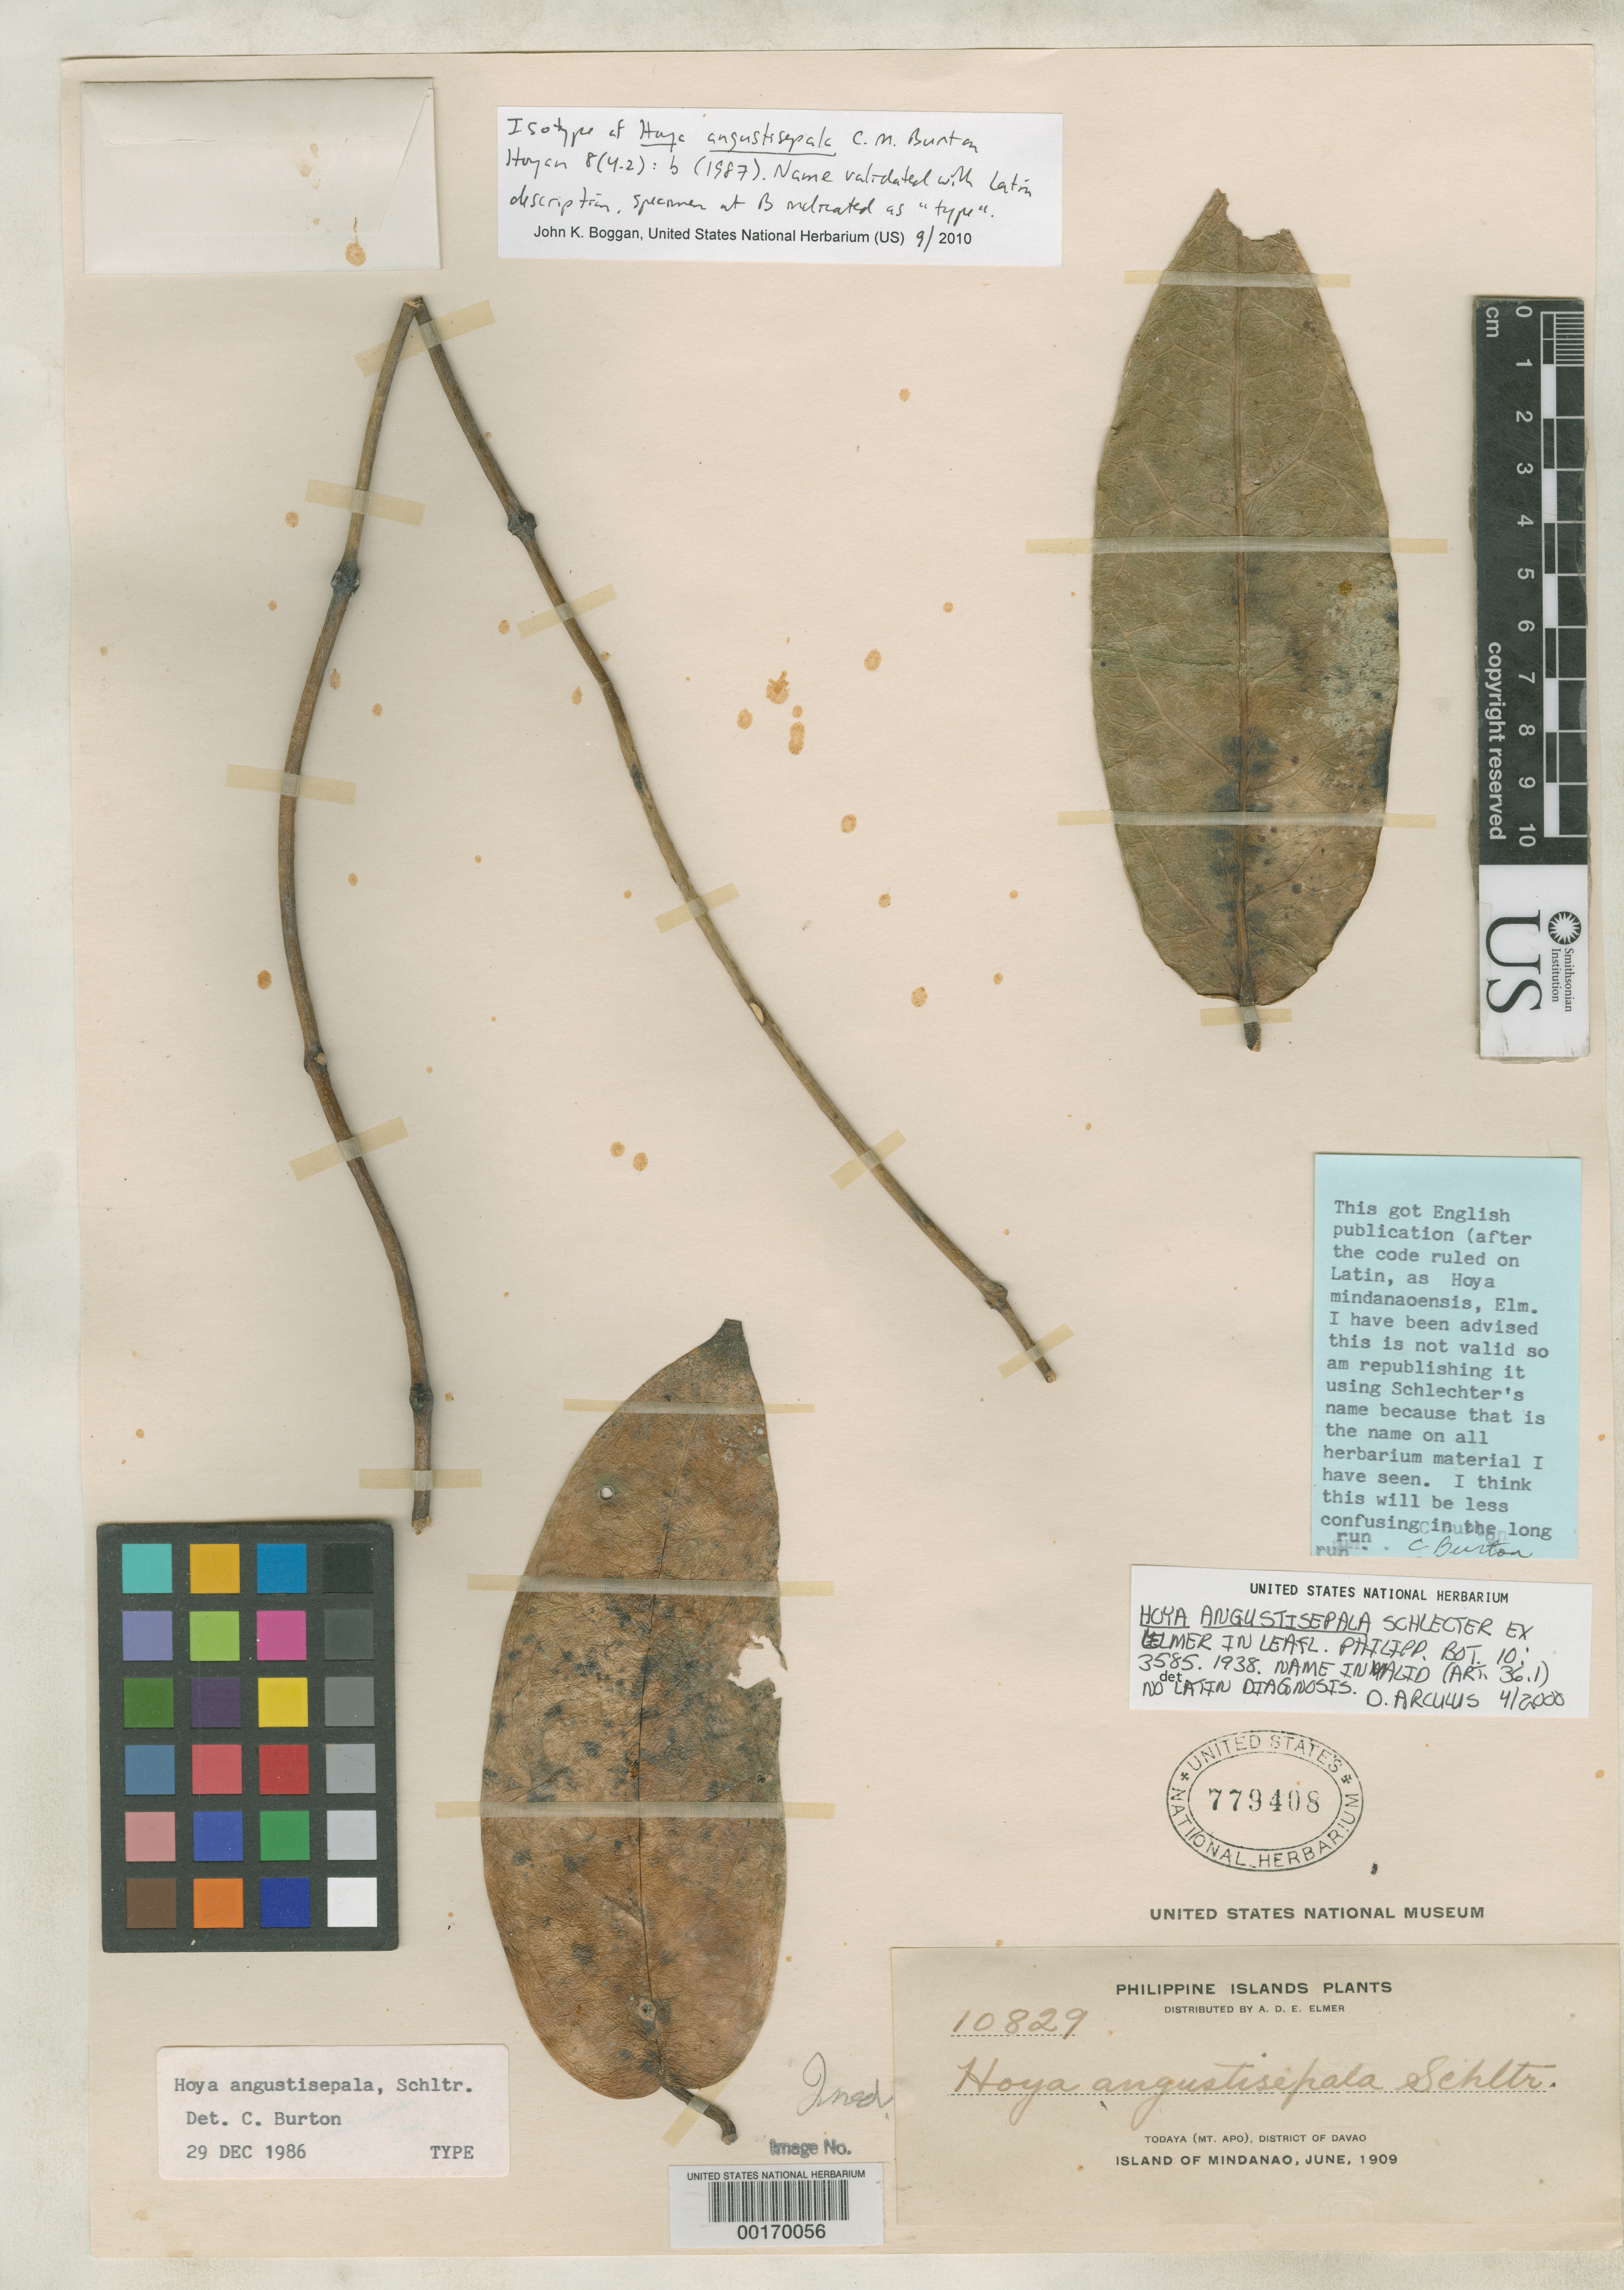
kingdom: Plantae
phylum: Tracheophyta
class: Magnoliopsida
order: Gentianales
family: Apocynaceae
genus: Hoya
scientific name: Hoya angustisepala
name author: C.M. Burton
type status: Isotype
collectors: A. D. E. Elmer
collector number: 10829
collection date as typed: Jun 1909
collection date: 1909-06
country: Philippines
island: Mindanao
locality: Todaya (Mt. Apo), District of Davao, Island of Mindanao.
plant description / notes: Originally published as nom. nud. in synonymy under H. mindanaensis Elmer (1938, Leafl. Philipp. Bot. 10: 3585) but with English description only. H. angustisepala (rather than H. mindanaensis) validated by C.M. Burton with Latin description.; Protologue indicates specimen at Berlin as "type".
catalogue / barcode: US 779408